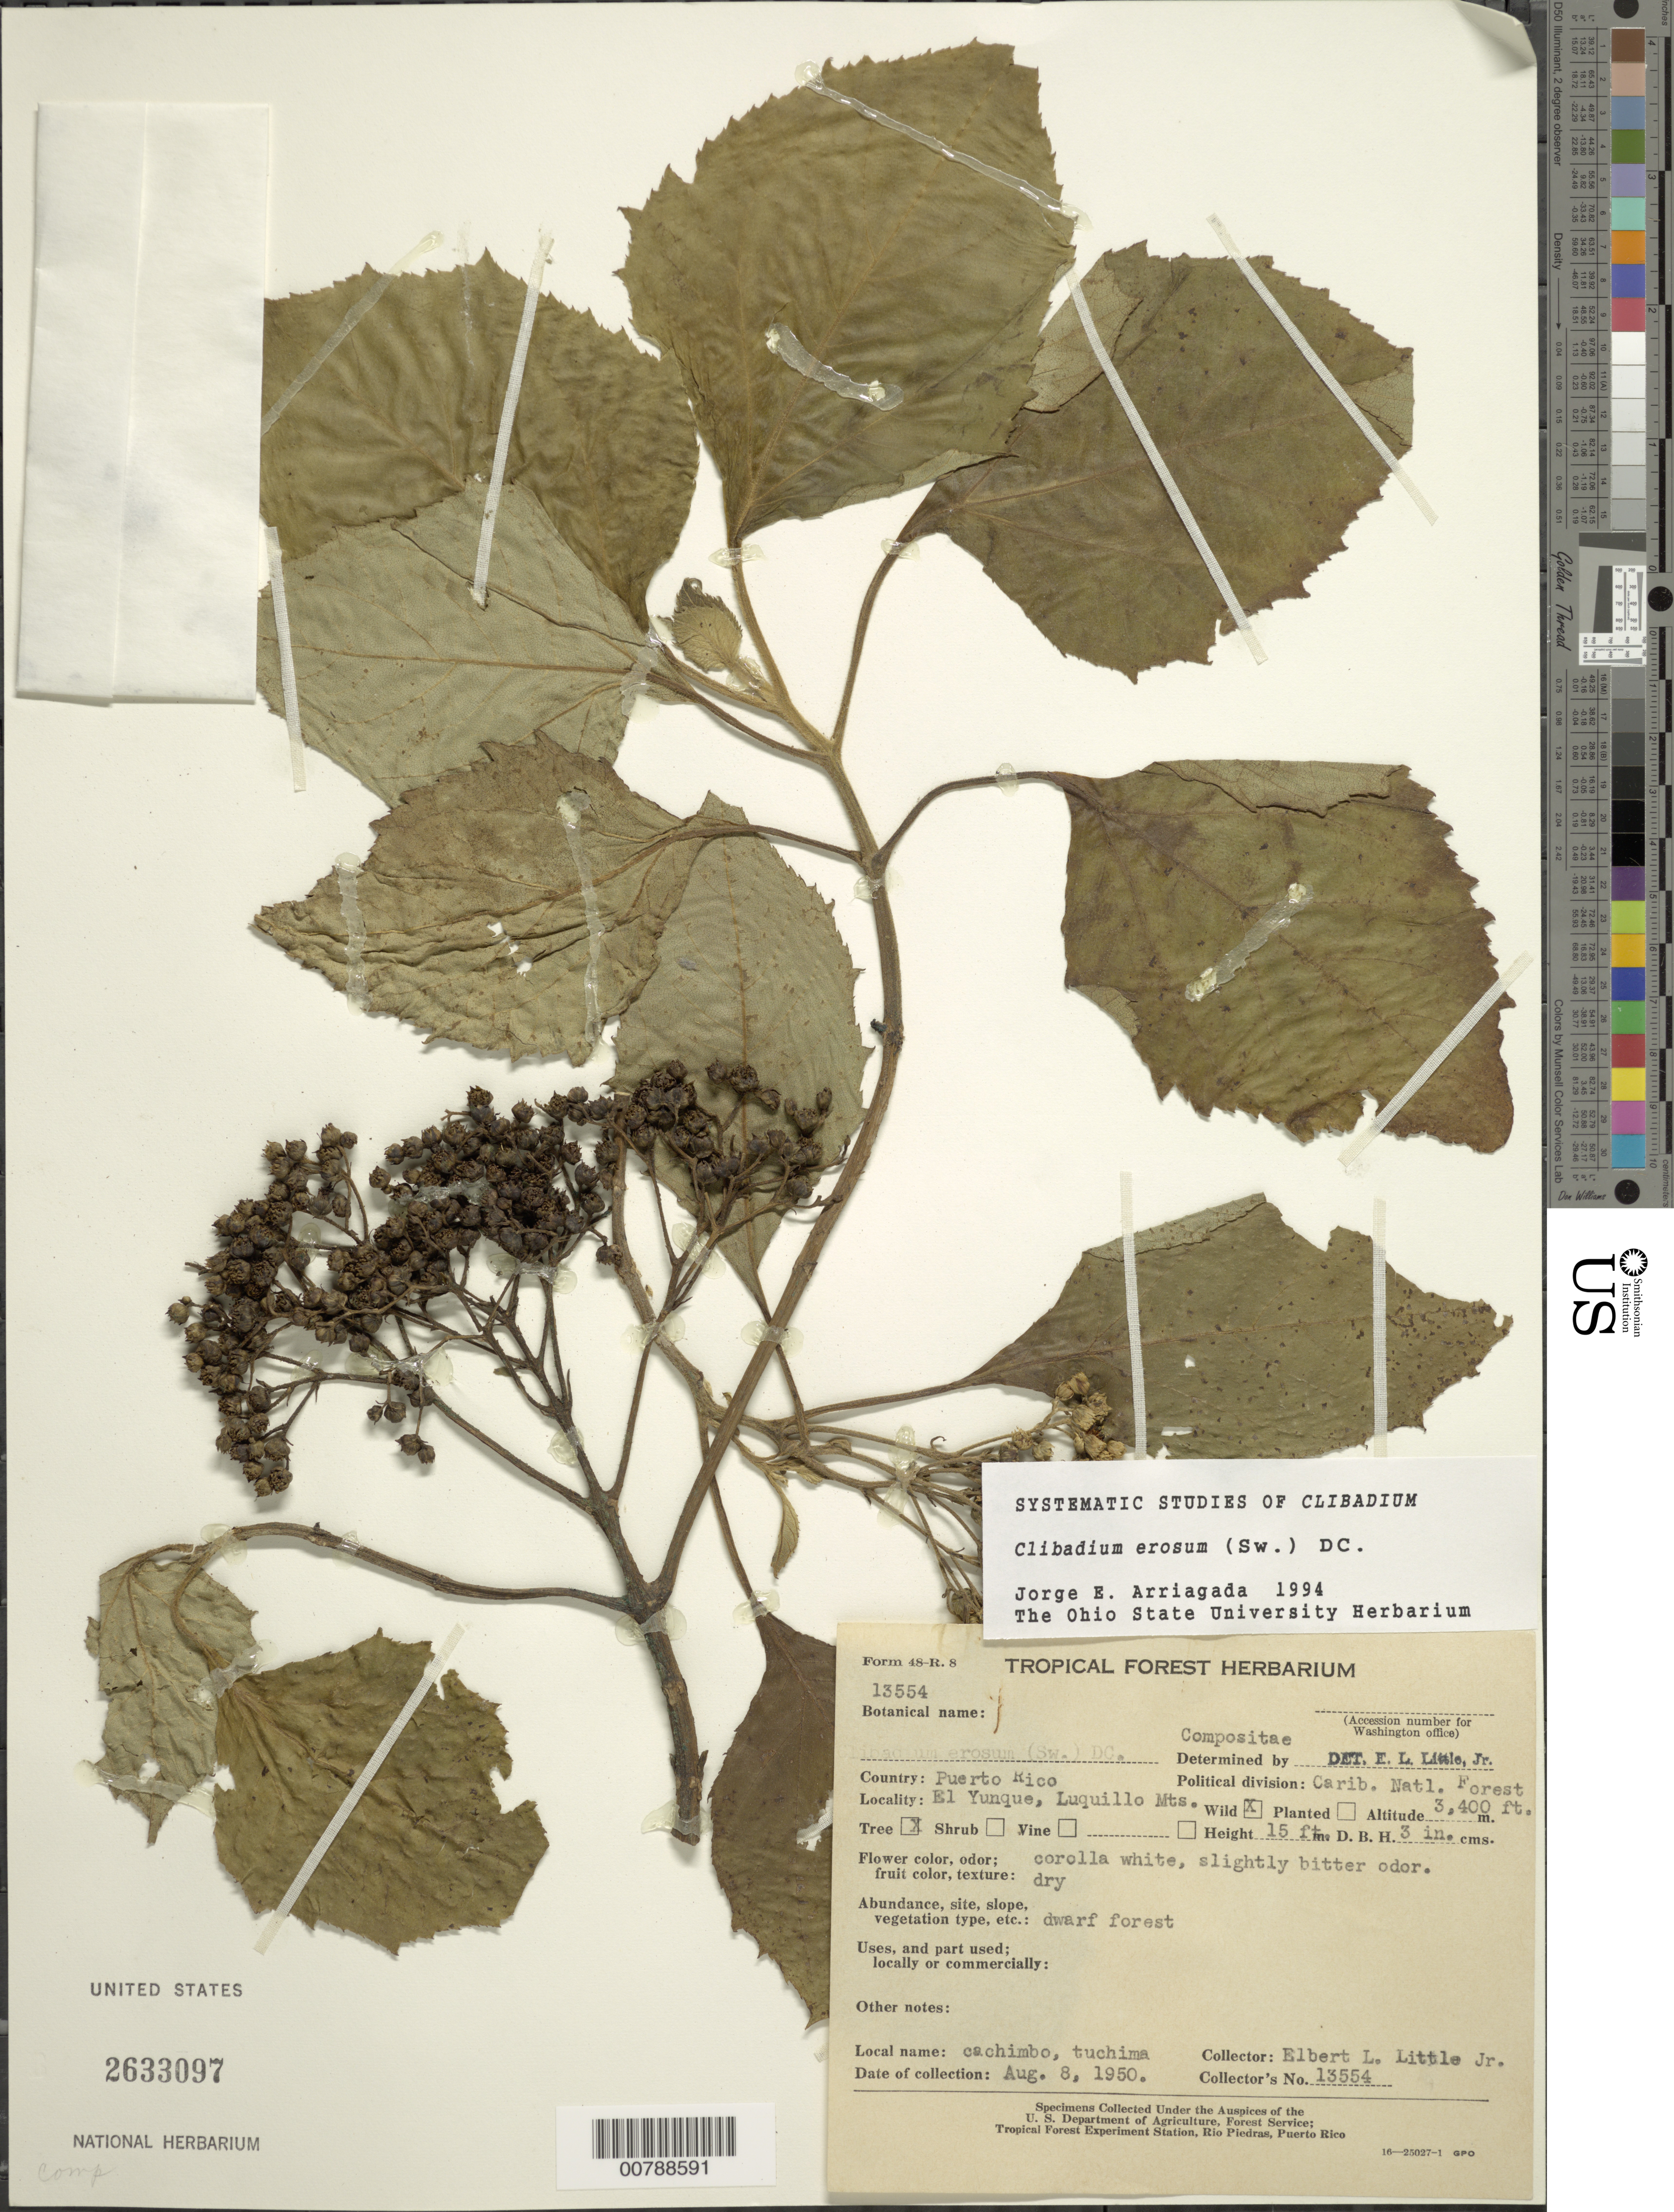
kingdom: Plantae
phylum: Tracheophyta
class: Magnoliopsida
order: Asterales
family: Asteraceae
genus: Clibadium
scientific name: Clibadium erosum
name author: (Sw.) DC.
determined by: Arriagada, J. E.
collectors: E. L. Little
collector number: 13554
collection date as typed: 08 Aug 1950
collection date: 1950-08-08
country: Puerto Rico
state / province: Luquillo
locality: Caribbean National Forest, El Yunque, Luquillo Mountains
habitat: Dwarf forest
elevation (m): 1036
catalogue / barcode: US 2633097